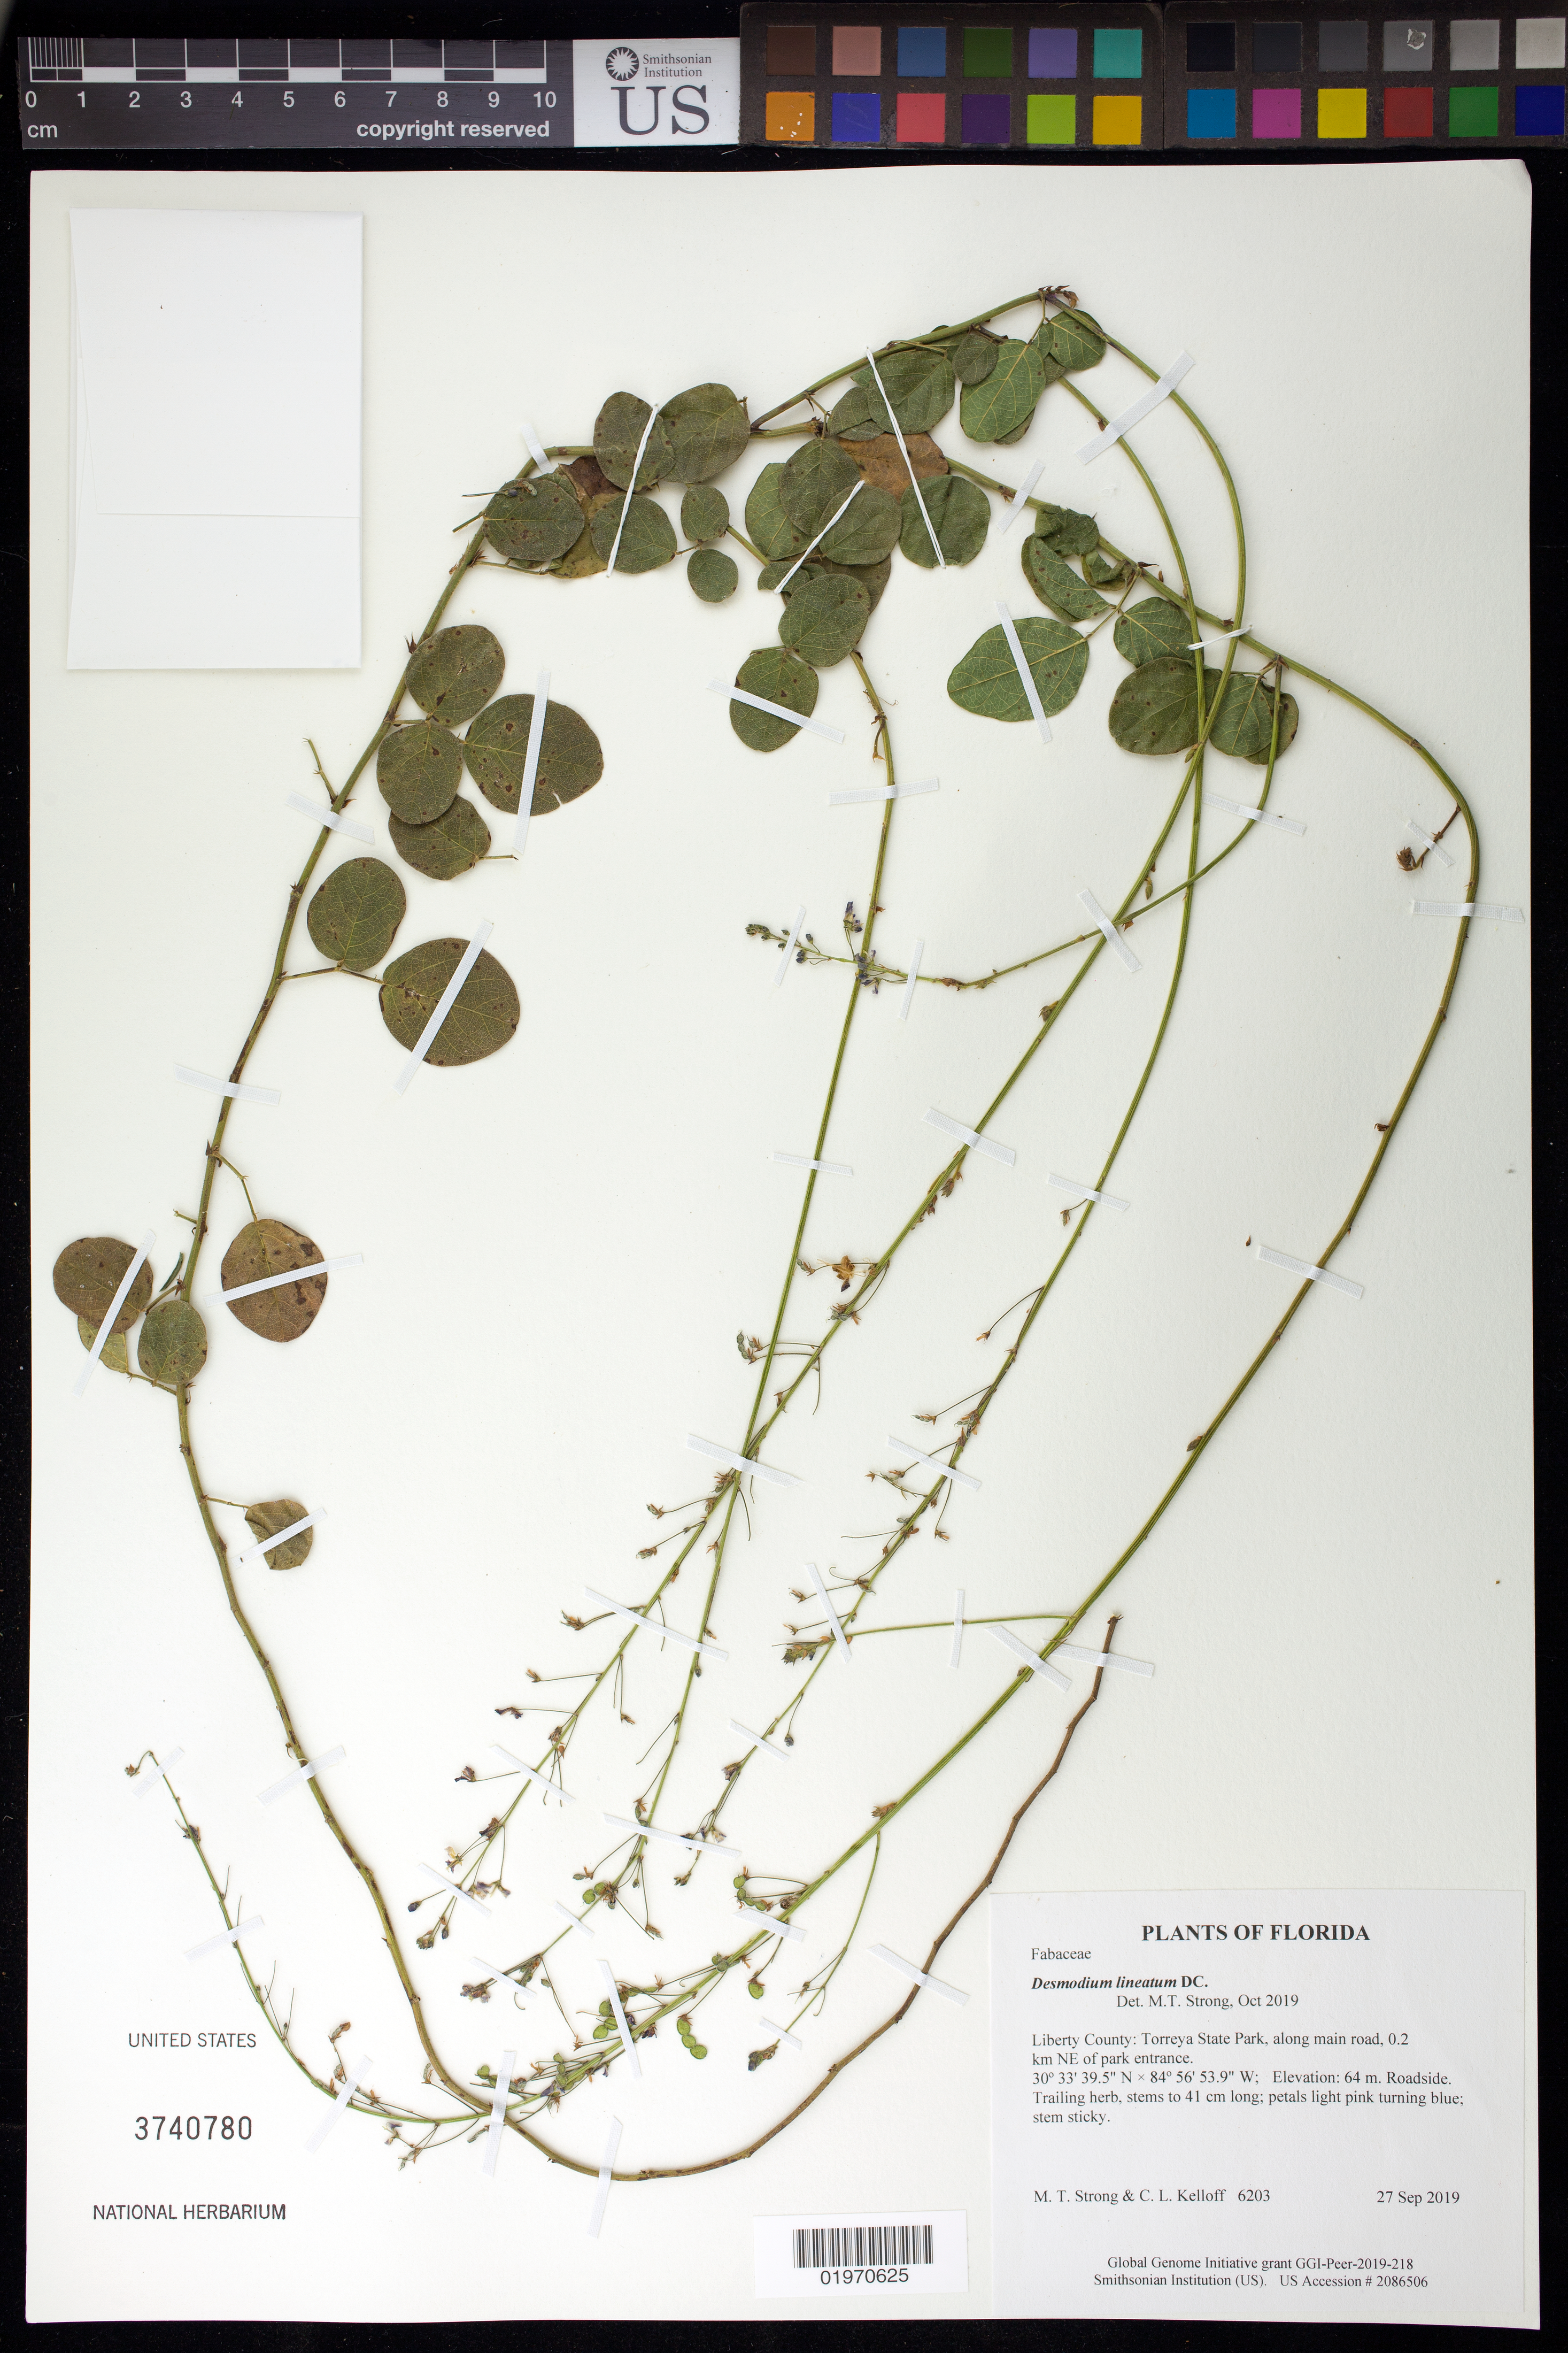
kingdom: Plantae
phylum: Tracheophyta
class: Magnoliopsida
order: Fabales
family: Fabaceae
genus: Desmodium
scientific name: Desmodium lineatum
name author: DC.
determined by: Strong, Mark T., (BOT), Smithsonian Institution - National Museum of Natural History (UNITED STATES)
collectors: M. T. Strong & C. L. Kelloff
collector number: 6203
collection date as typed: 27 Sep 2019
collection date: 2019-09-27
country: United States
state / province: Florida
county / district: Liberty County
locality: Torreya State Park, along main road, 0.2 km NE of park entrance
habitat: Roadside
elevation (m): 64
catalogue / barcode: US 3740780